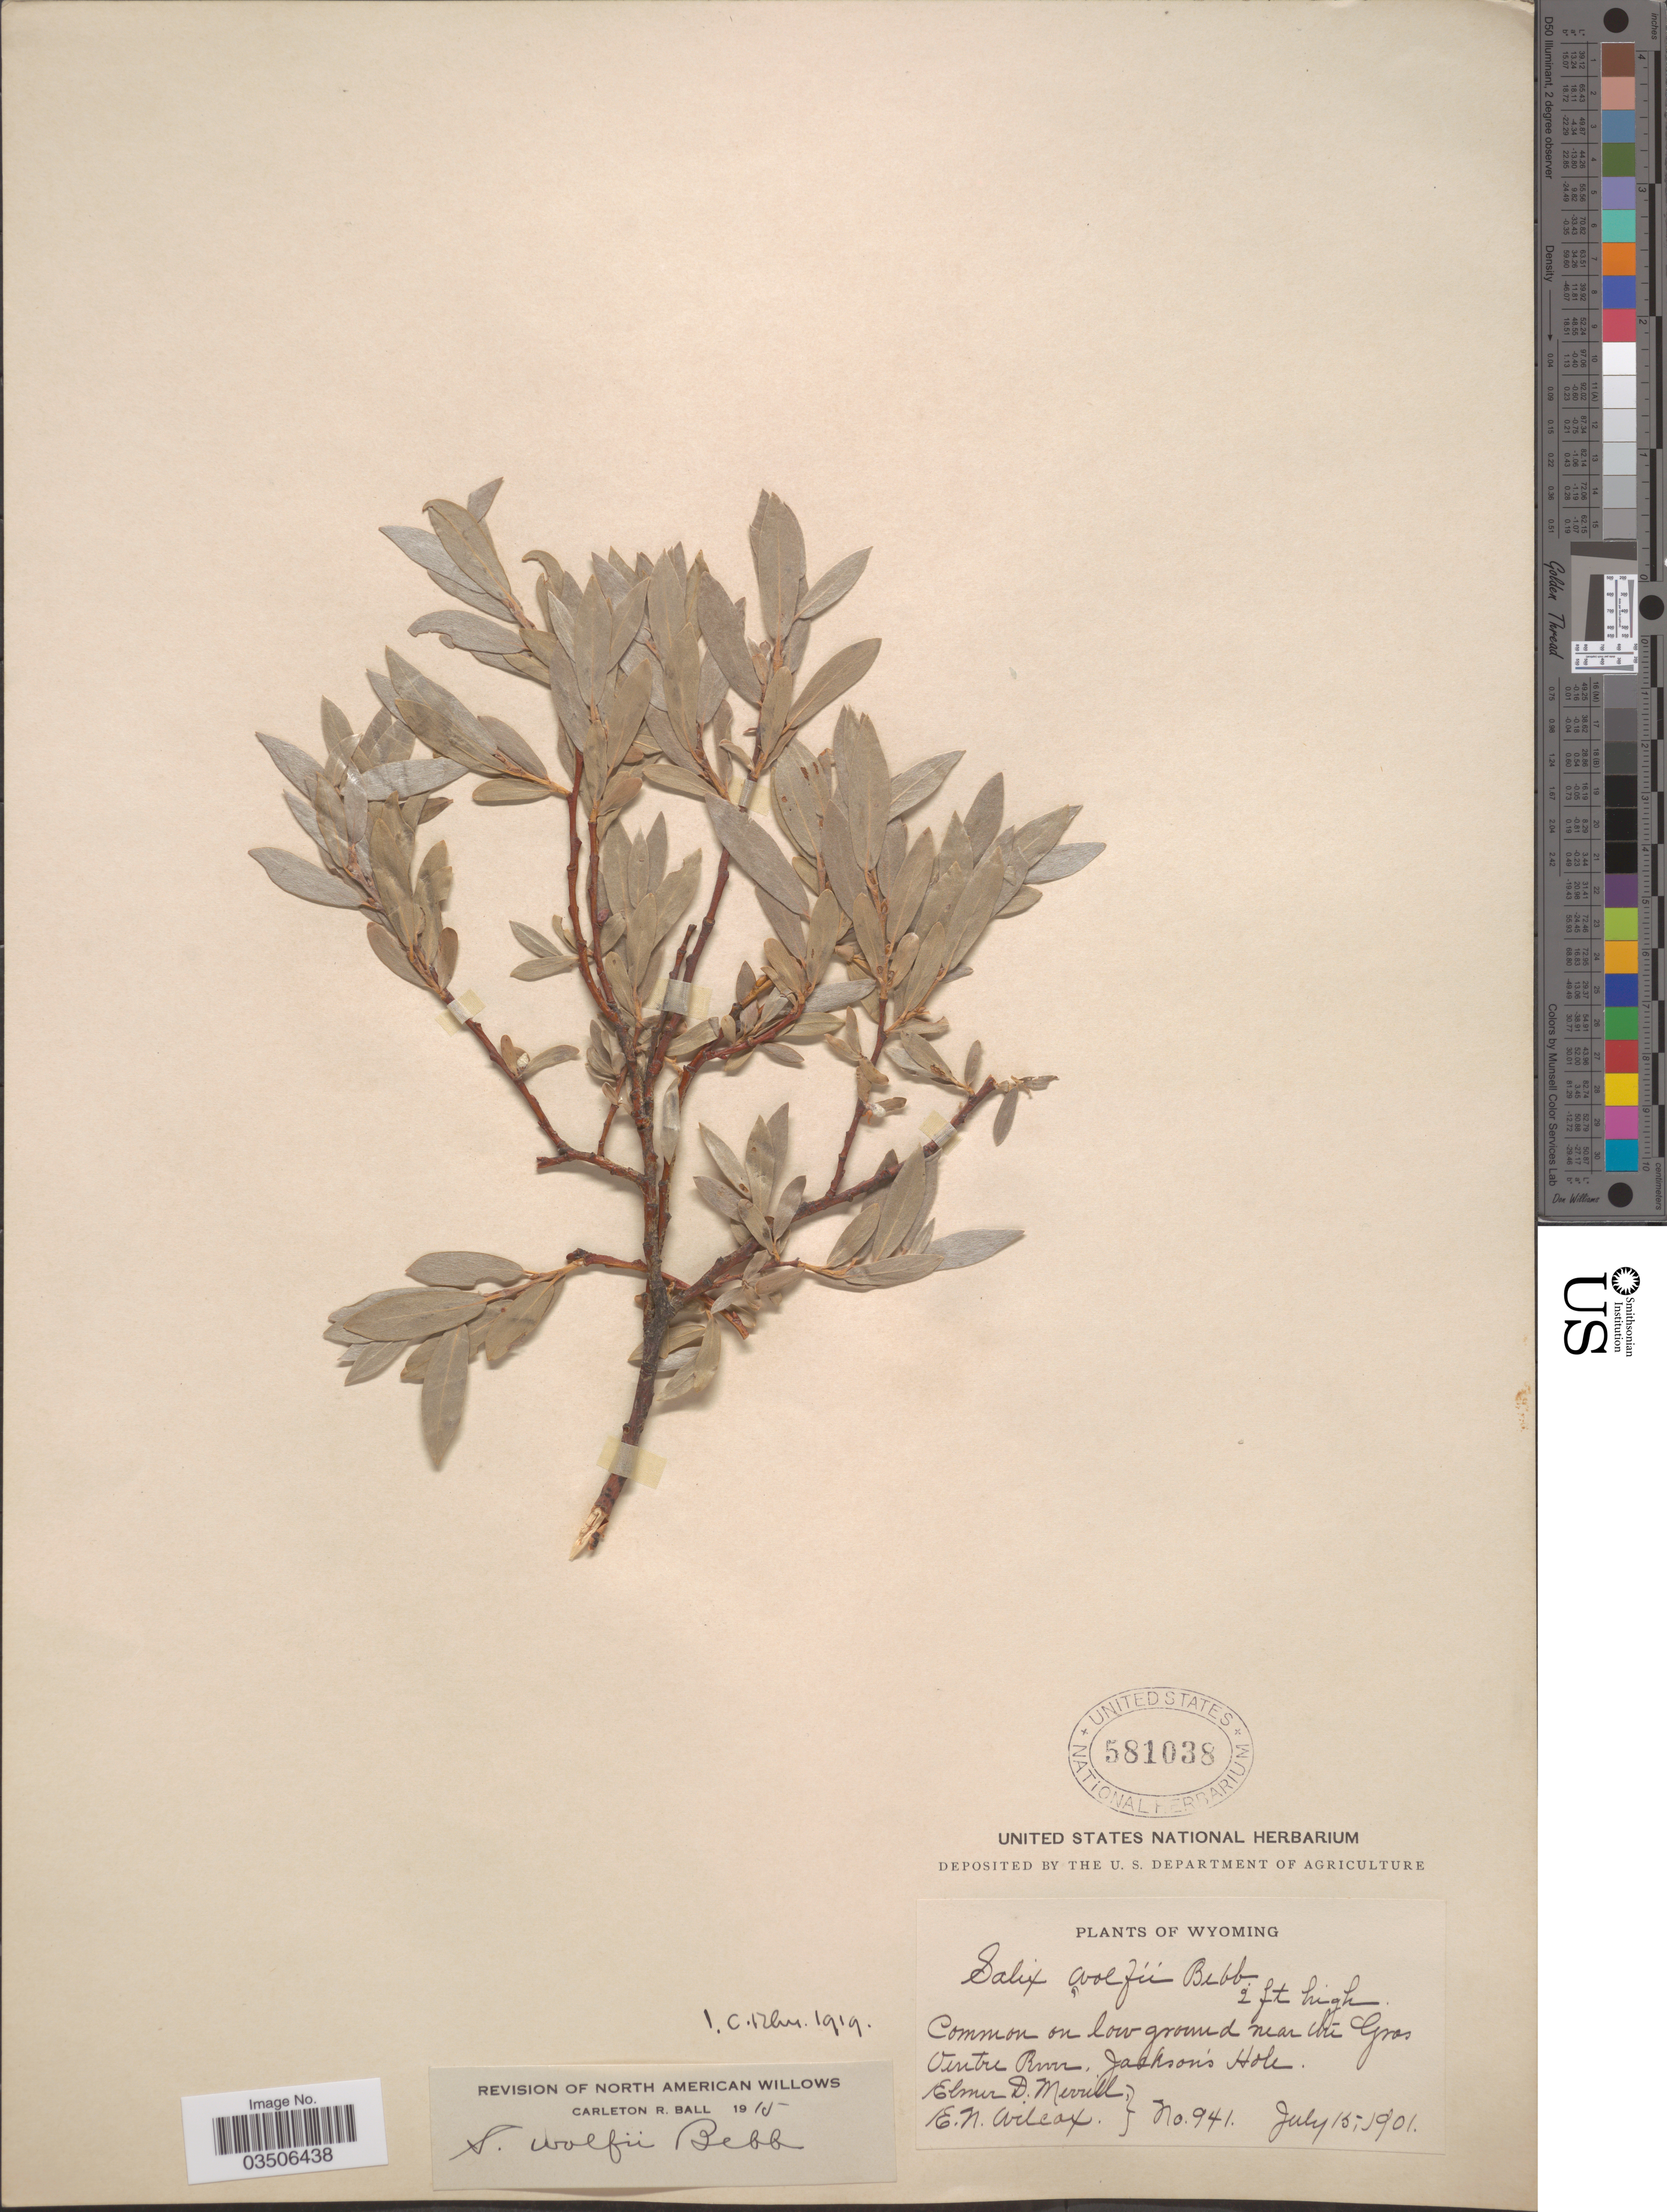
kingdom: Plantae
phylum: Tracheophyta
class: Magnoliopsida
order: Malpighiales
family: Salicaceae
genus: Salix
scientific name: Salix wolfii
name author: Bebb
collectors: E. D. Merrill & E. Wilcox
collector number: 941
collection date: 1901-07-15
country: United States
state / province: Wyoming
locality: Common on low ground near the Gros Ventre River, Jackson's Hole.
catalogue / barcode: US 581038